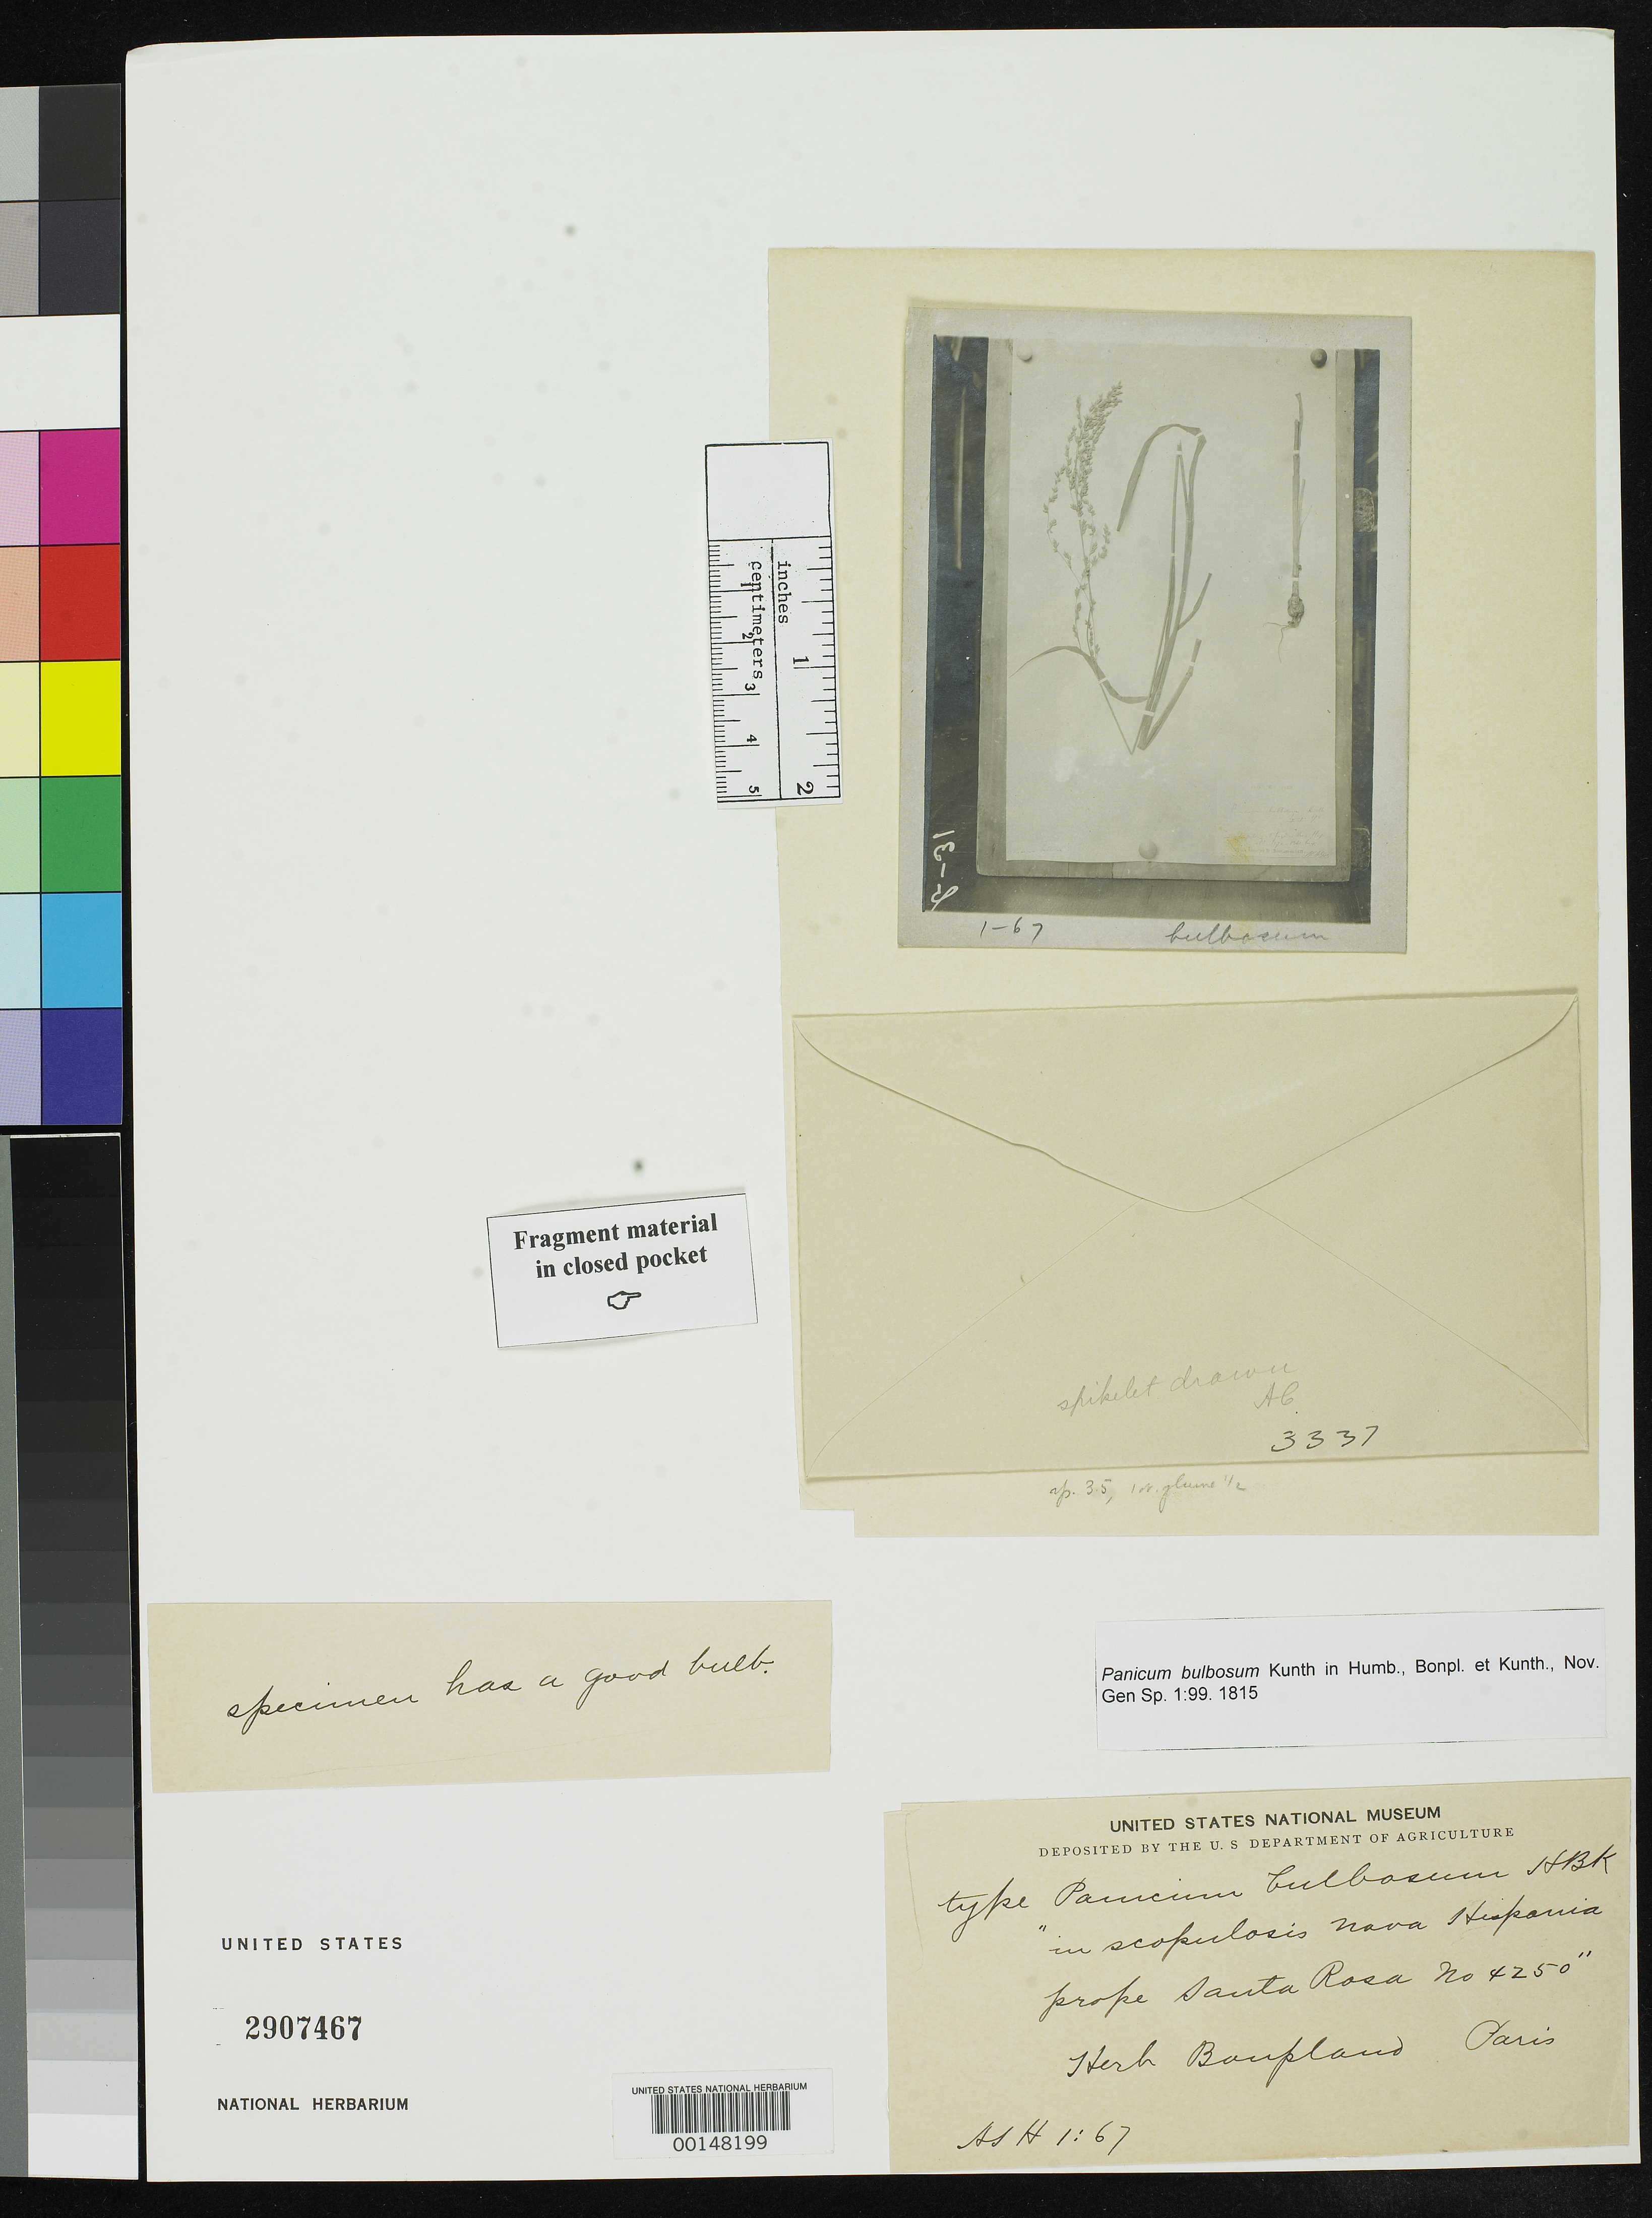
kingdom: Plantae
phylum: Tracheophyta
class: Liliopsida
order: Poales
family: Poaceae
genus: Panicum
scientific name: Panicum bulbosum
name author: Kunth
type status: Type Fragment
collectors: F. W. Humboldt & A. J. A. Bonpland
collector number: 4250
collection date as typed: Sep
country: Mexico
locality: Santa Rosa, Los Joares, Guanaxuato.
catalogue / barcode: US 2907467